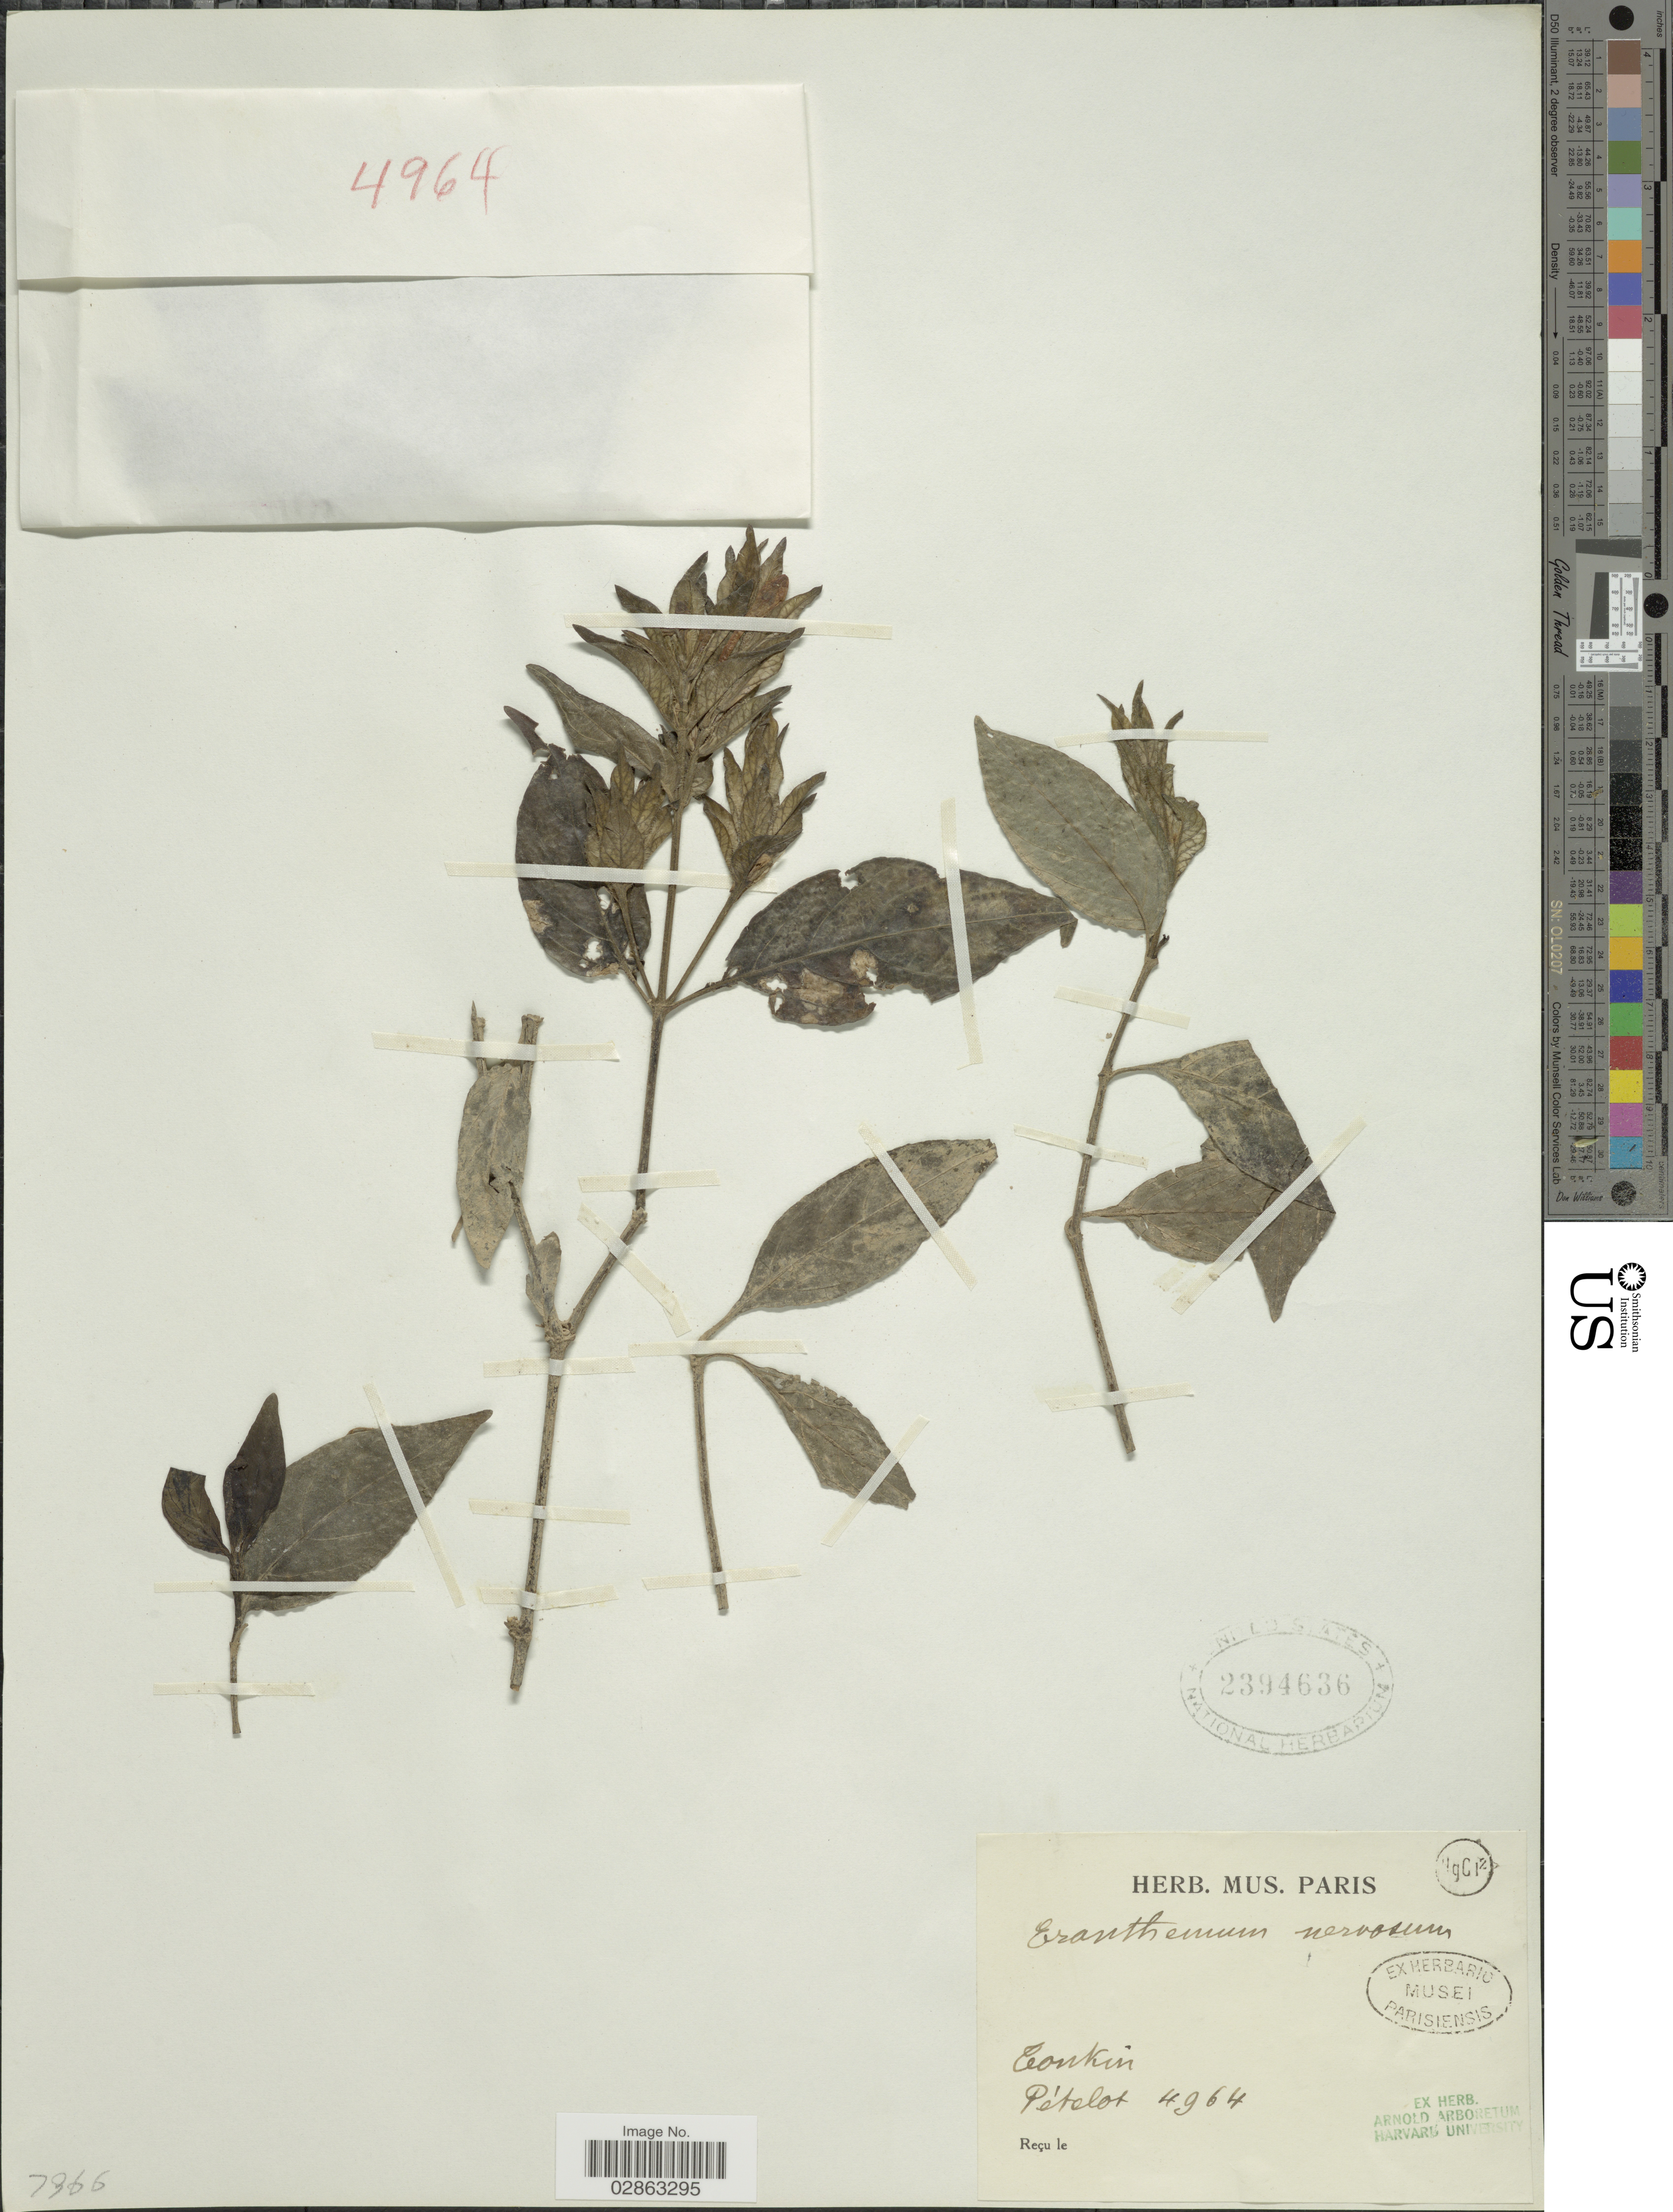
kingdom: Plantae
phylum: Tracheophyta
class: Magnoliopsida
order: Lamiales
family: Acanthaceae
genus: Eranthemum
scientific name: Eranthemum pulchellum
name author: Andrews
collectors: A. Petelot & Pételot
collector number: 4964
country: Vietnam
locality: Tonkin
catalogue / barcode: US 2394636